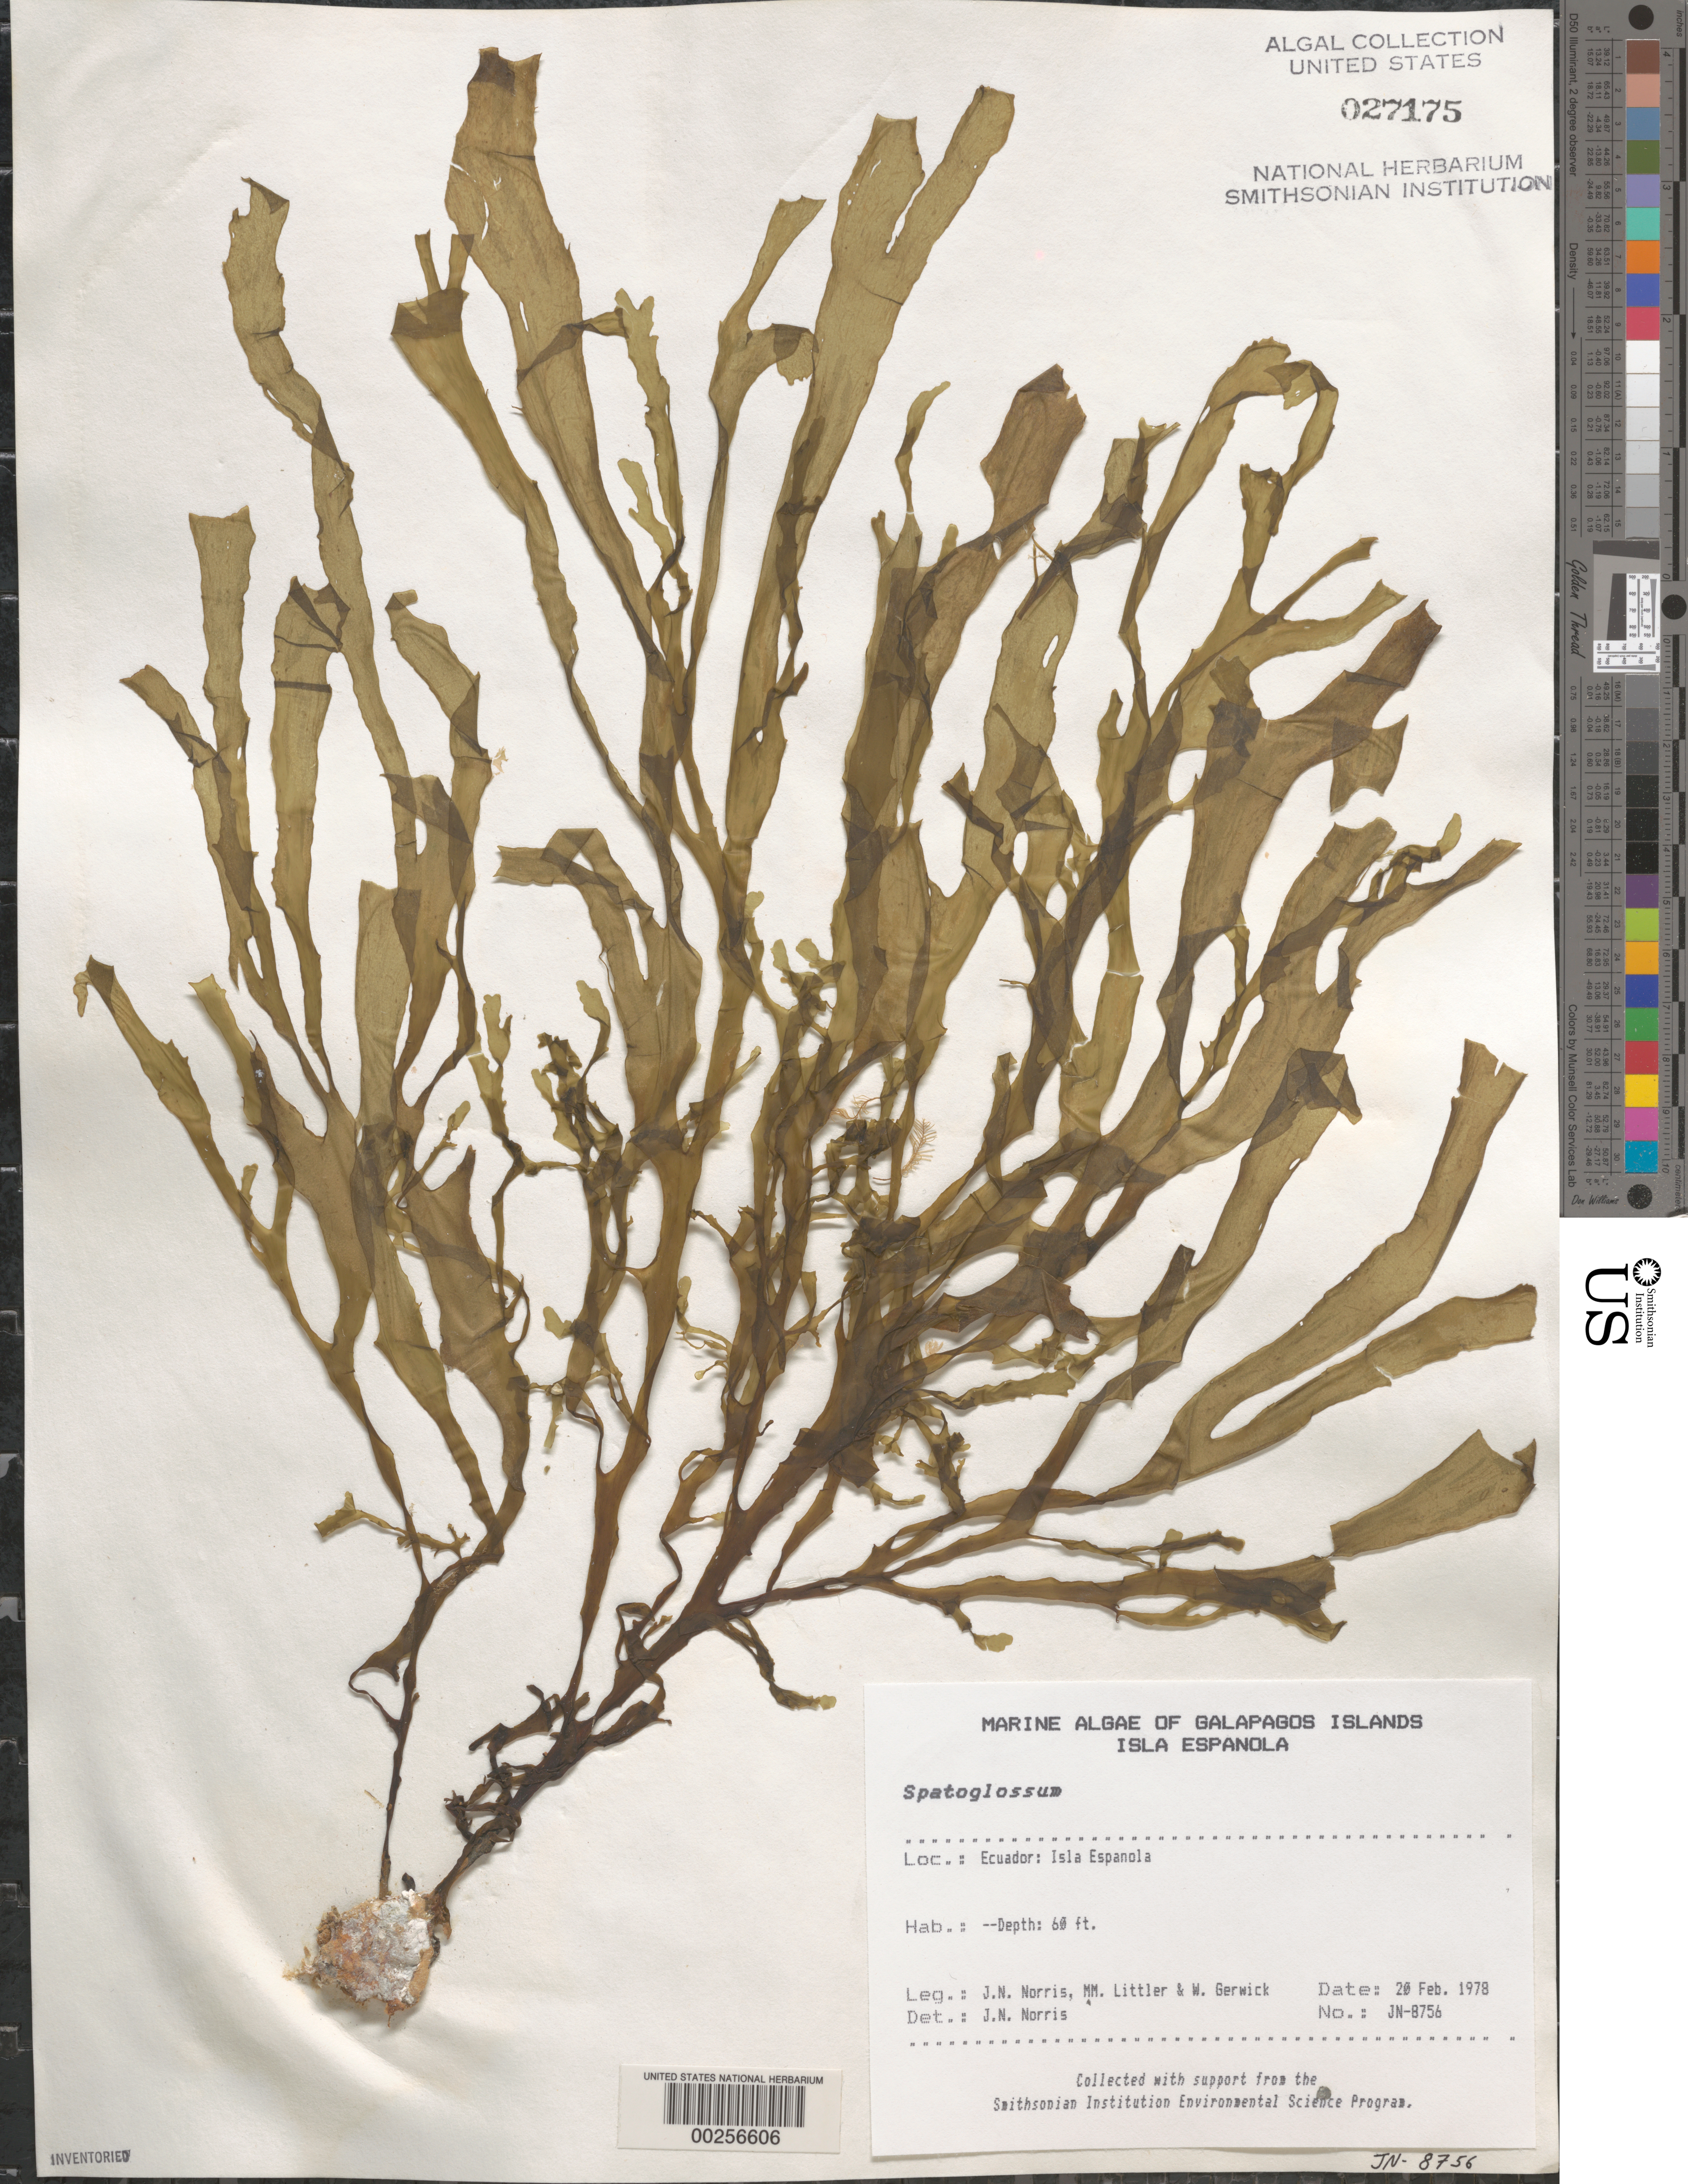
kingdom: Chromista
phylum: Ochrophyta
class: Phaeophyceae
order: Dictyotales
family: Dictyotaceae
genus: Spatoglossum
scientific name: Spatoglossum sp.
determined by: Norris, James N.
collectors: J. N. Norris, M. M. Littler & W. Gerwick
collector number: JN-8756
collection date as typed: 20 Feb 1978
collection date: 1978-02-20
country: Ecuador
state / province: Colón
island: Española [Hood]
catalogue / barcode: US 27175